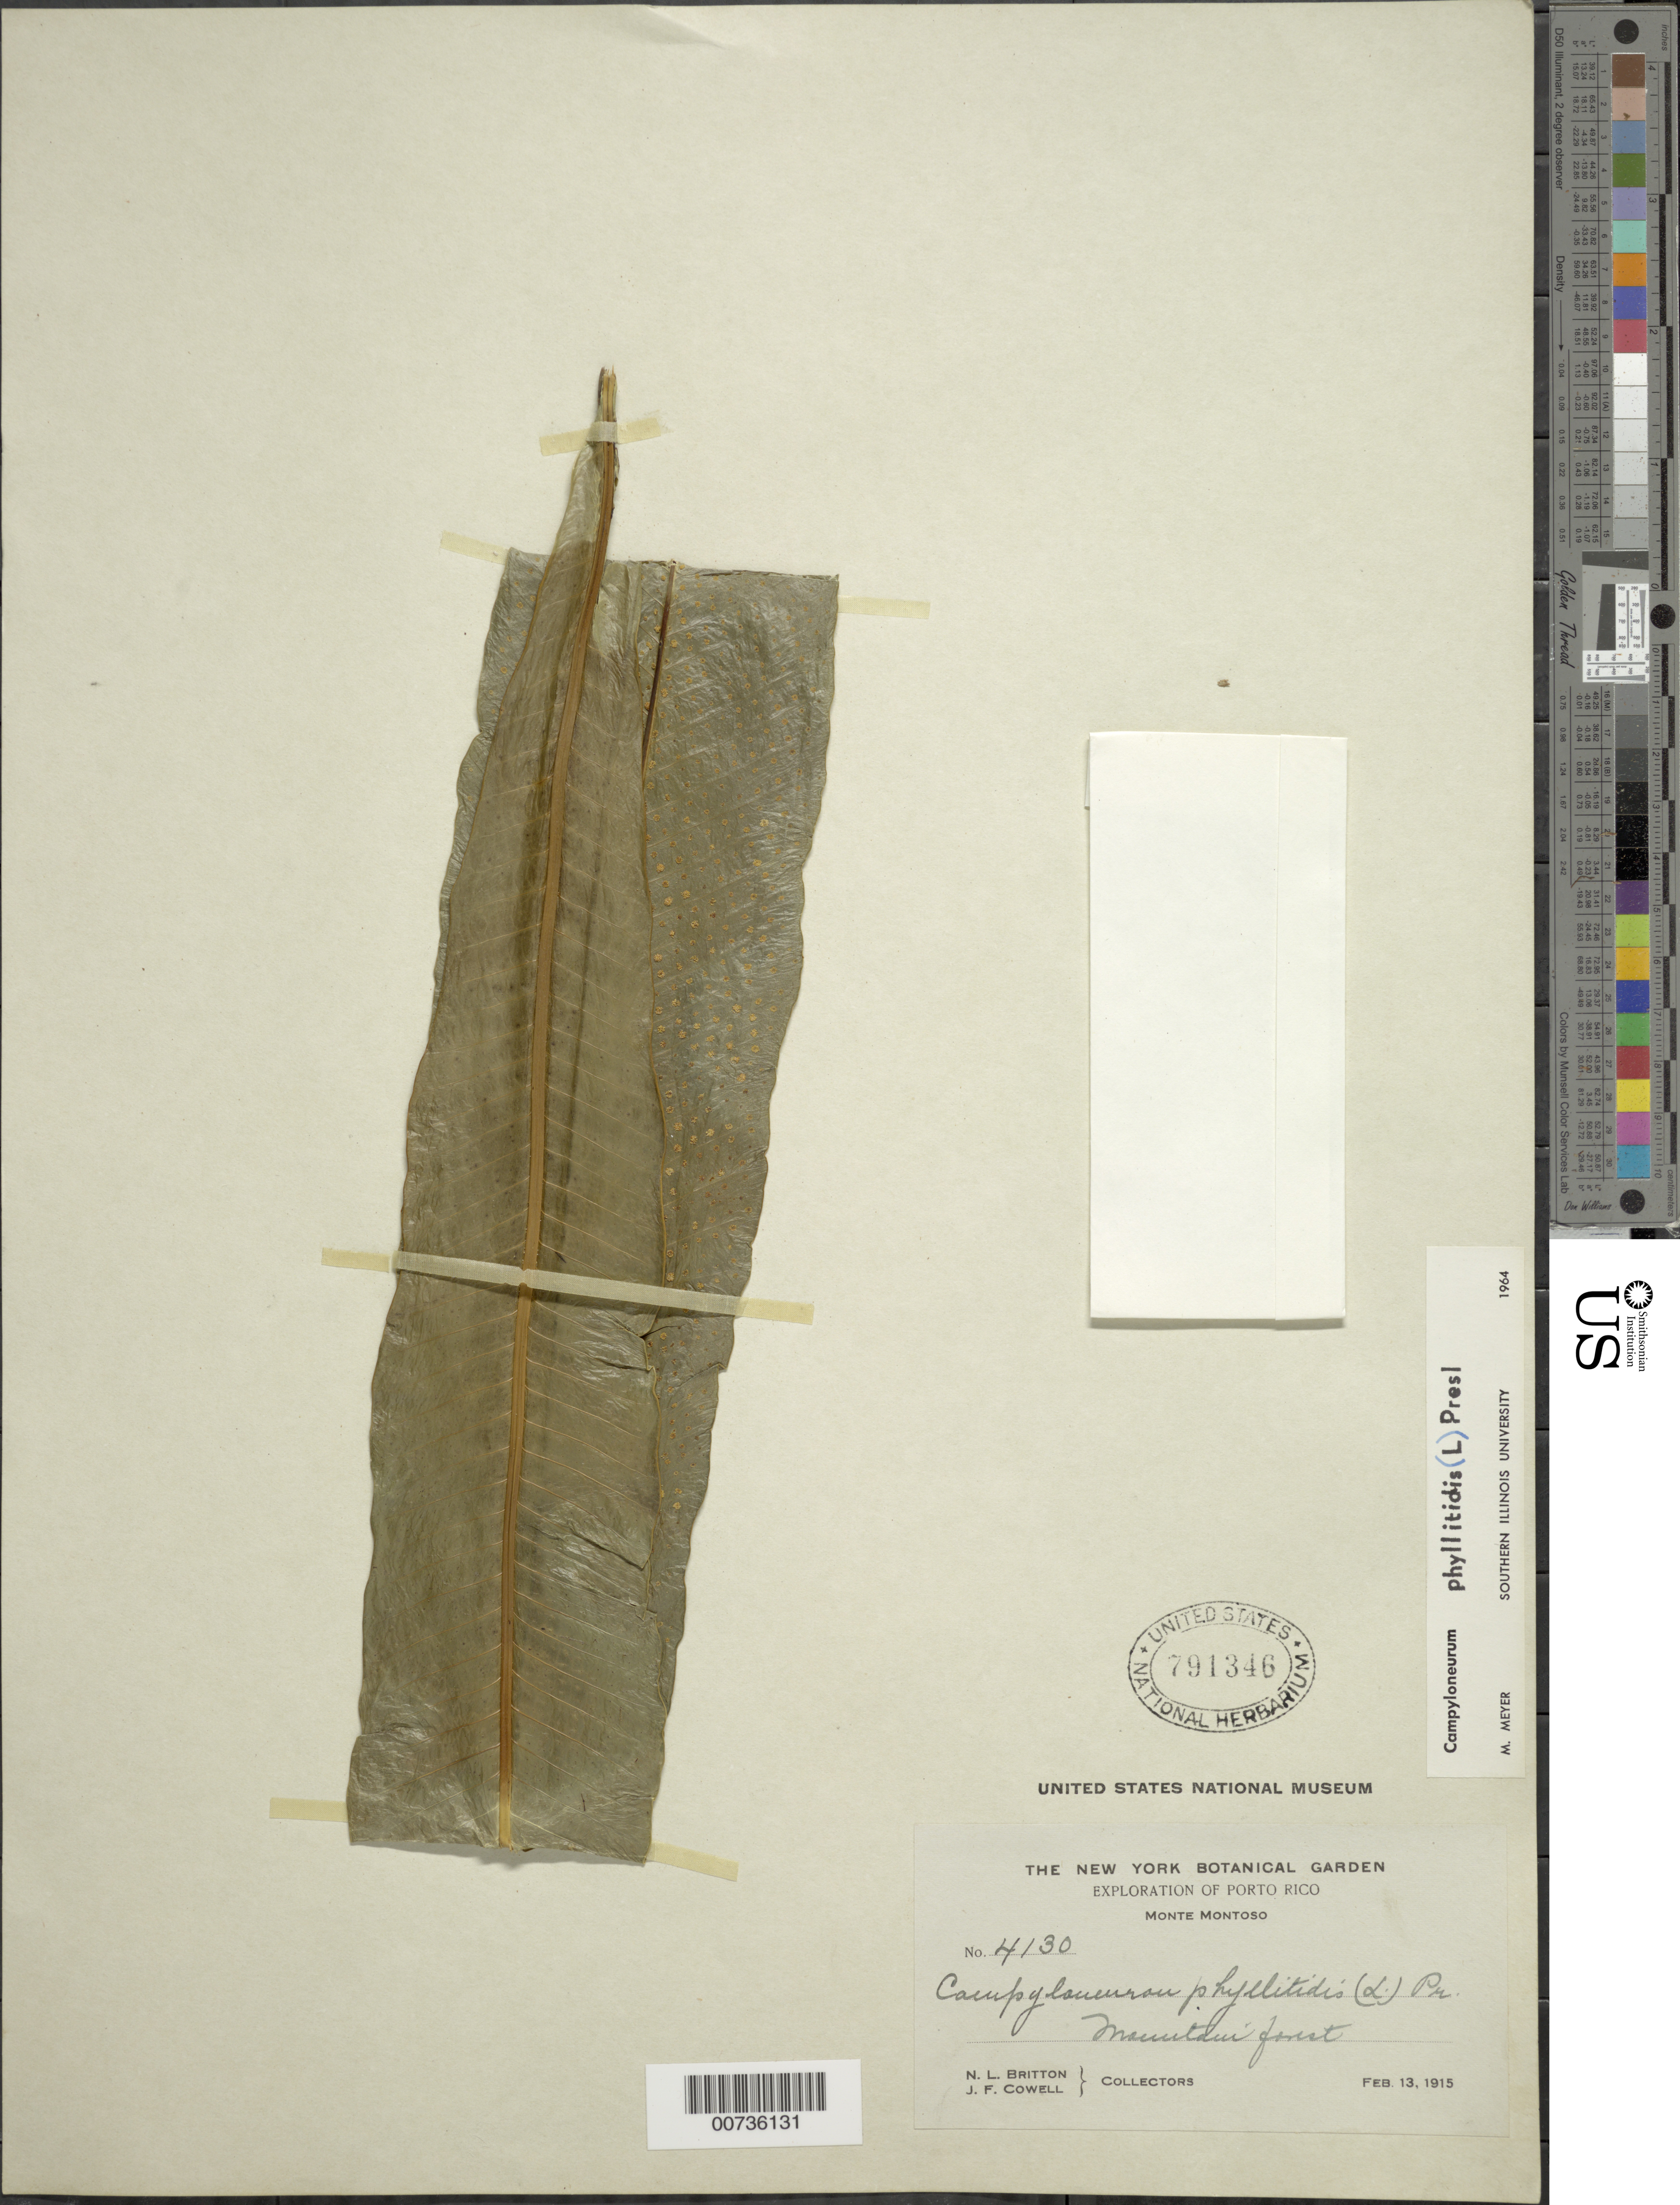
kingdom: Plantae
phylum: Tracheophyta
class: Polypodiopsida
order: Polypodiales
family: Polypodiaceae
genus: Campyloneurum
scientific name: Campyloneurum phyllitidis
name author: (L.) C. Presl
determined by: Meyer, M.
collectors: N. Britton & J. F. Cowell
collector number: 4130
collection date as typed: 13 Feb 1915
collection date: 1915-02-13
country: Puerto Rico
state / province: Maricao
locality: Monte Montoso, Mountain Forest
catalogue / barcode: US 791346